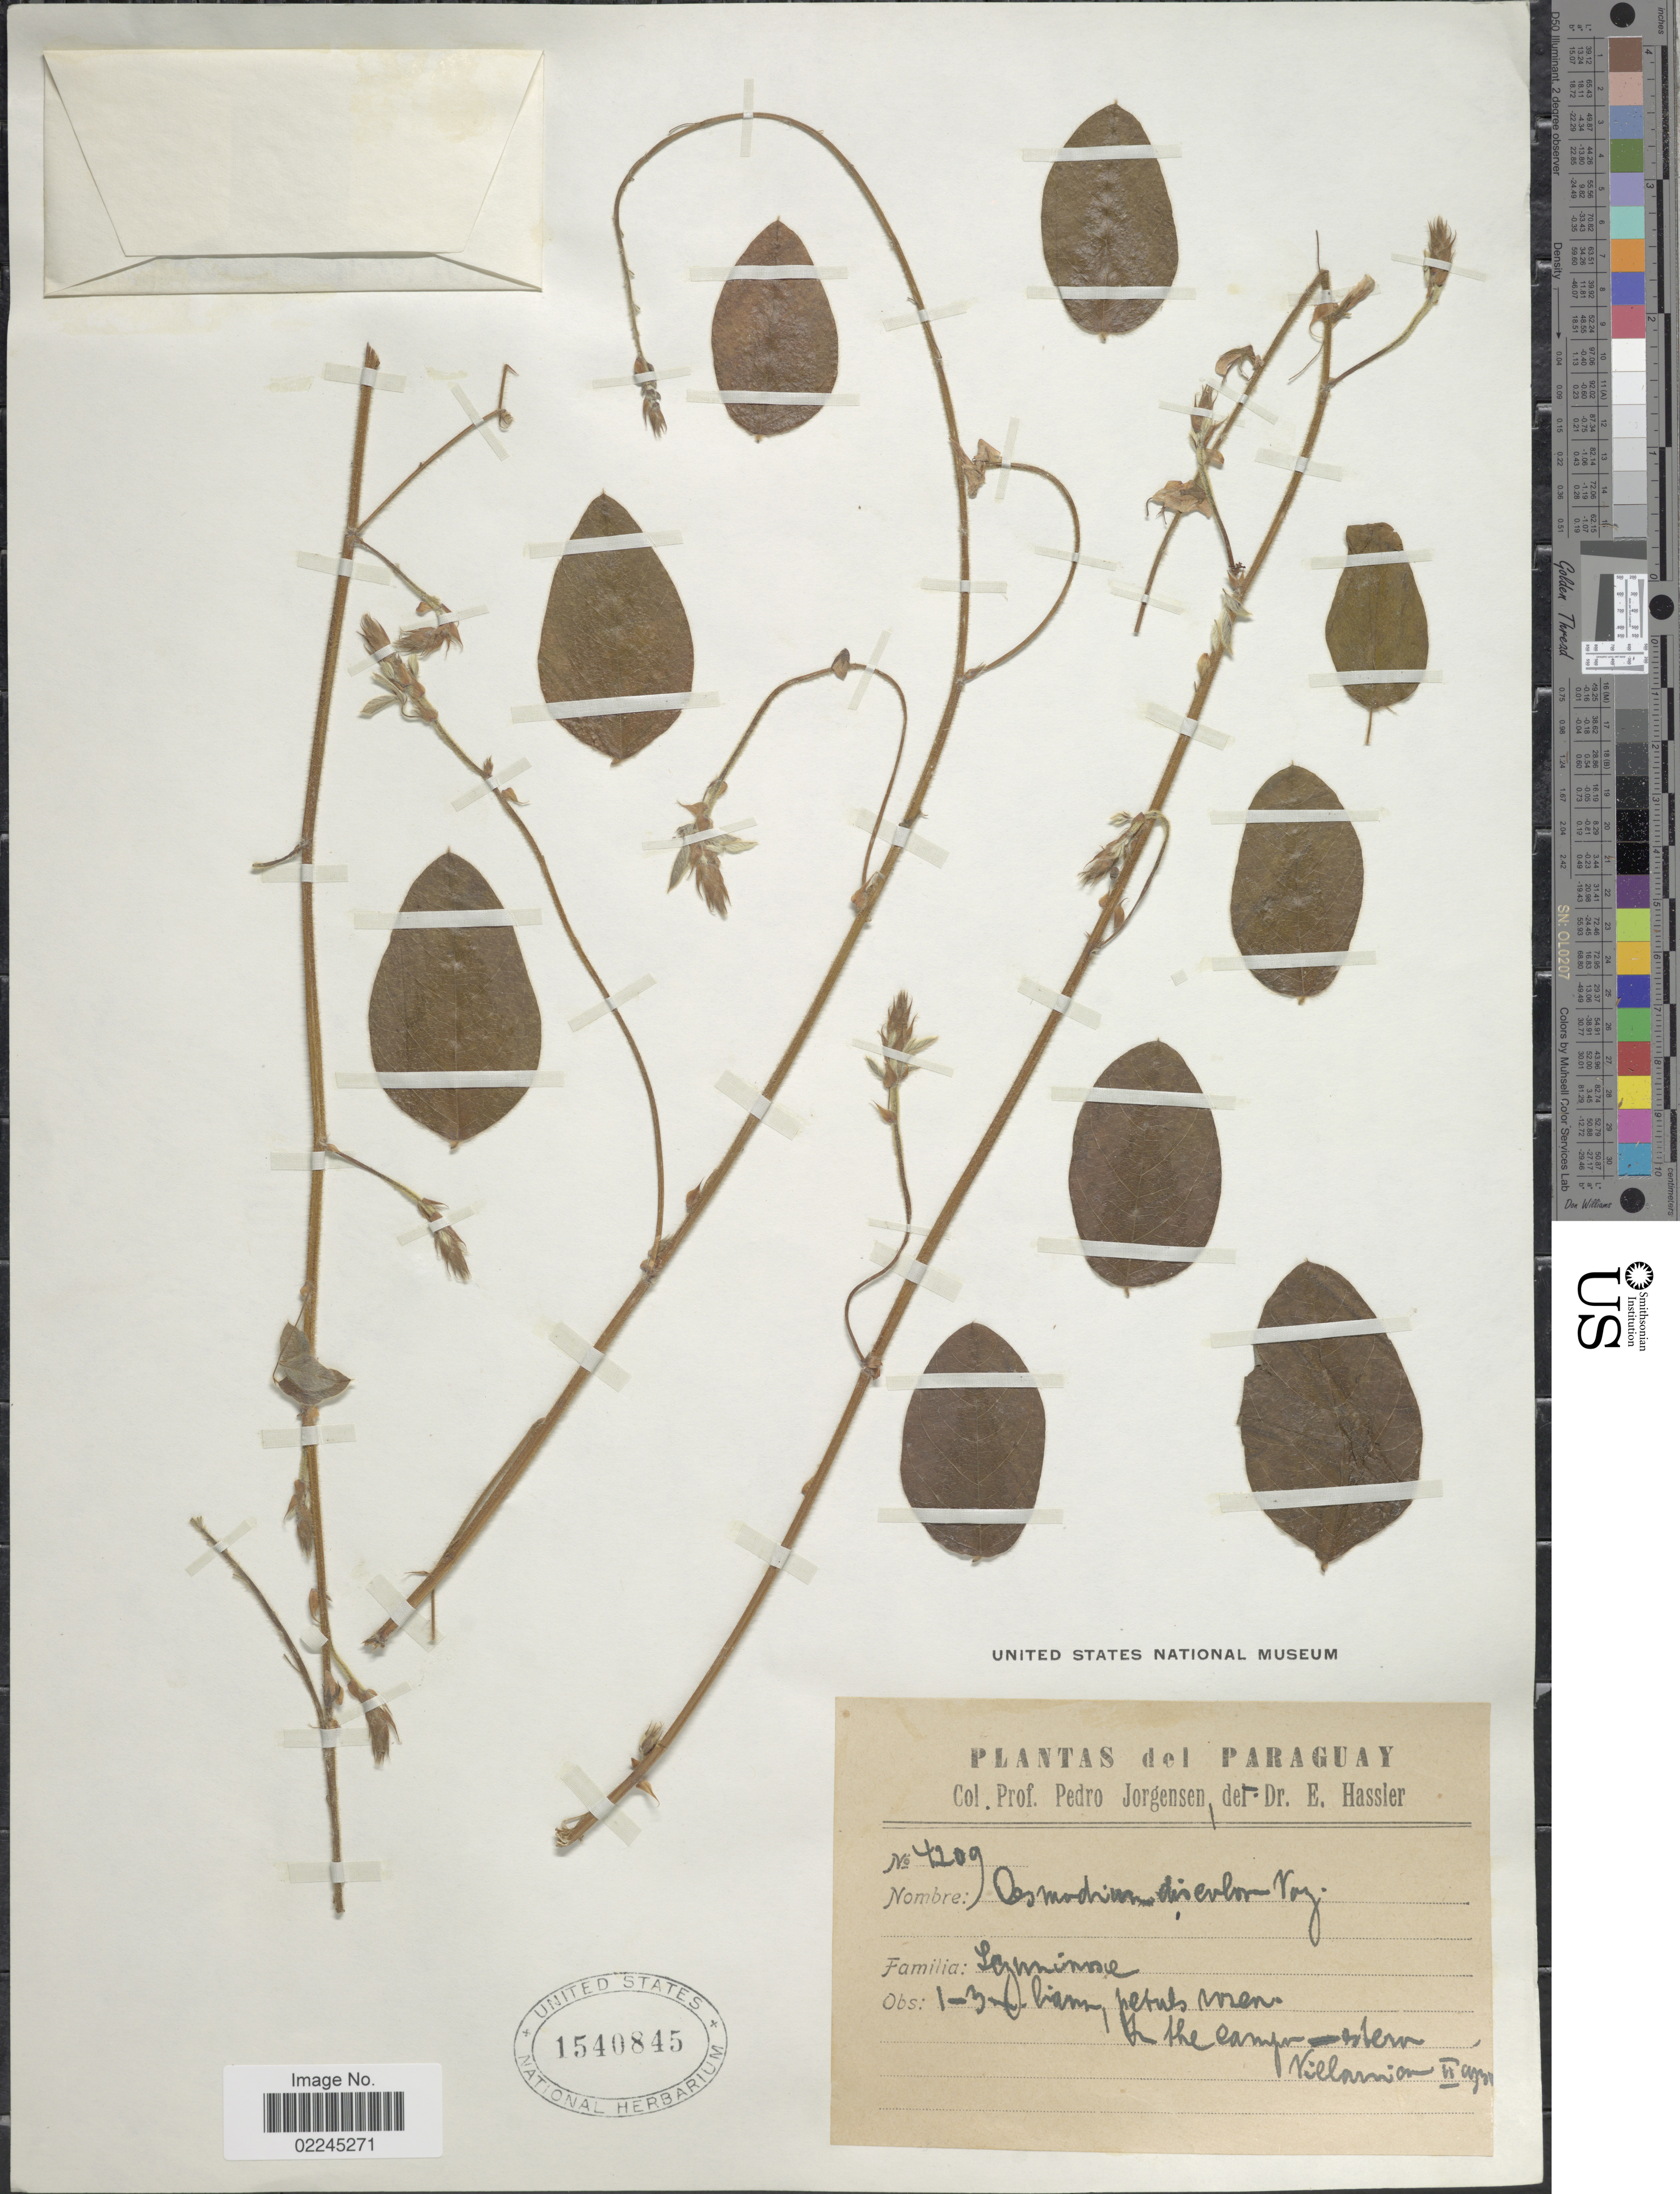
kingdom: Plantae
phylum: Tracheophyta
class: Magnoliopsida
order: Fabales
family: Fabaceae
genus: Desmodium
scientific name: Desmodium intortum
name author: (Mill.) Urb.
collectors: P. Jörgensen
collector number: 4209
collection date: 1931-02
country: Paraguay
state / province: Guaira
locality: Villarrica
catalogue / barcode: US 1540845